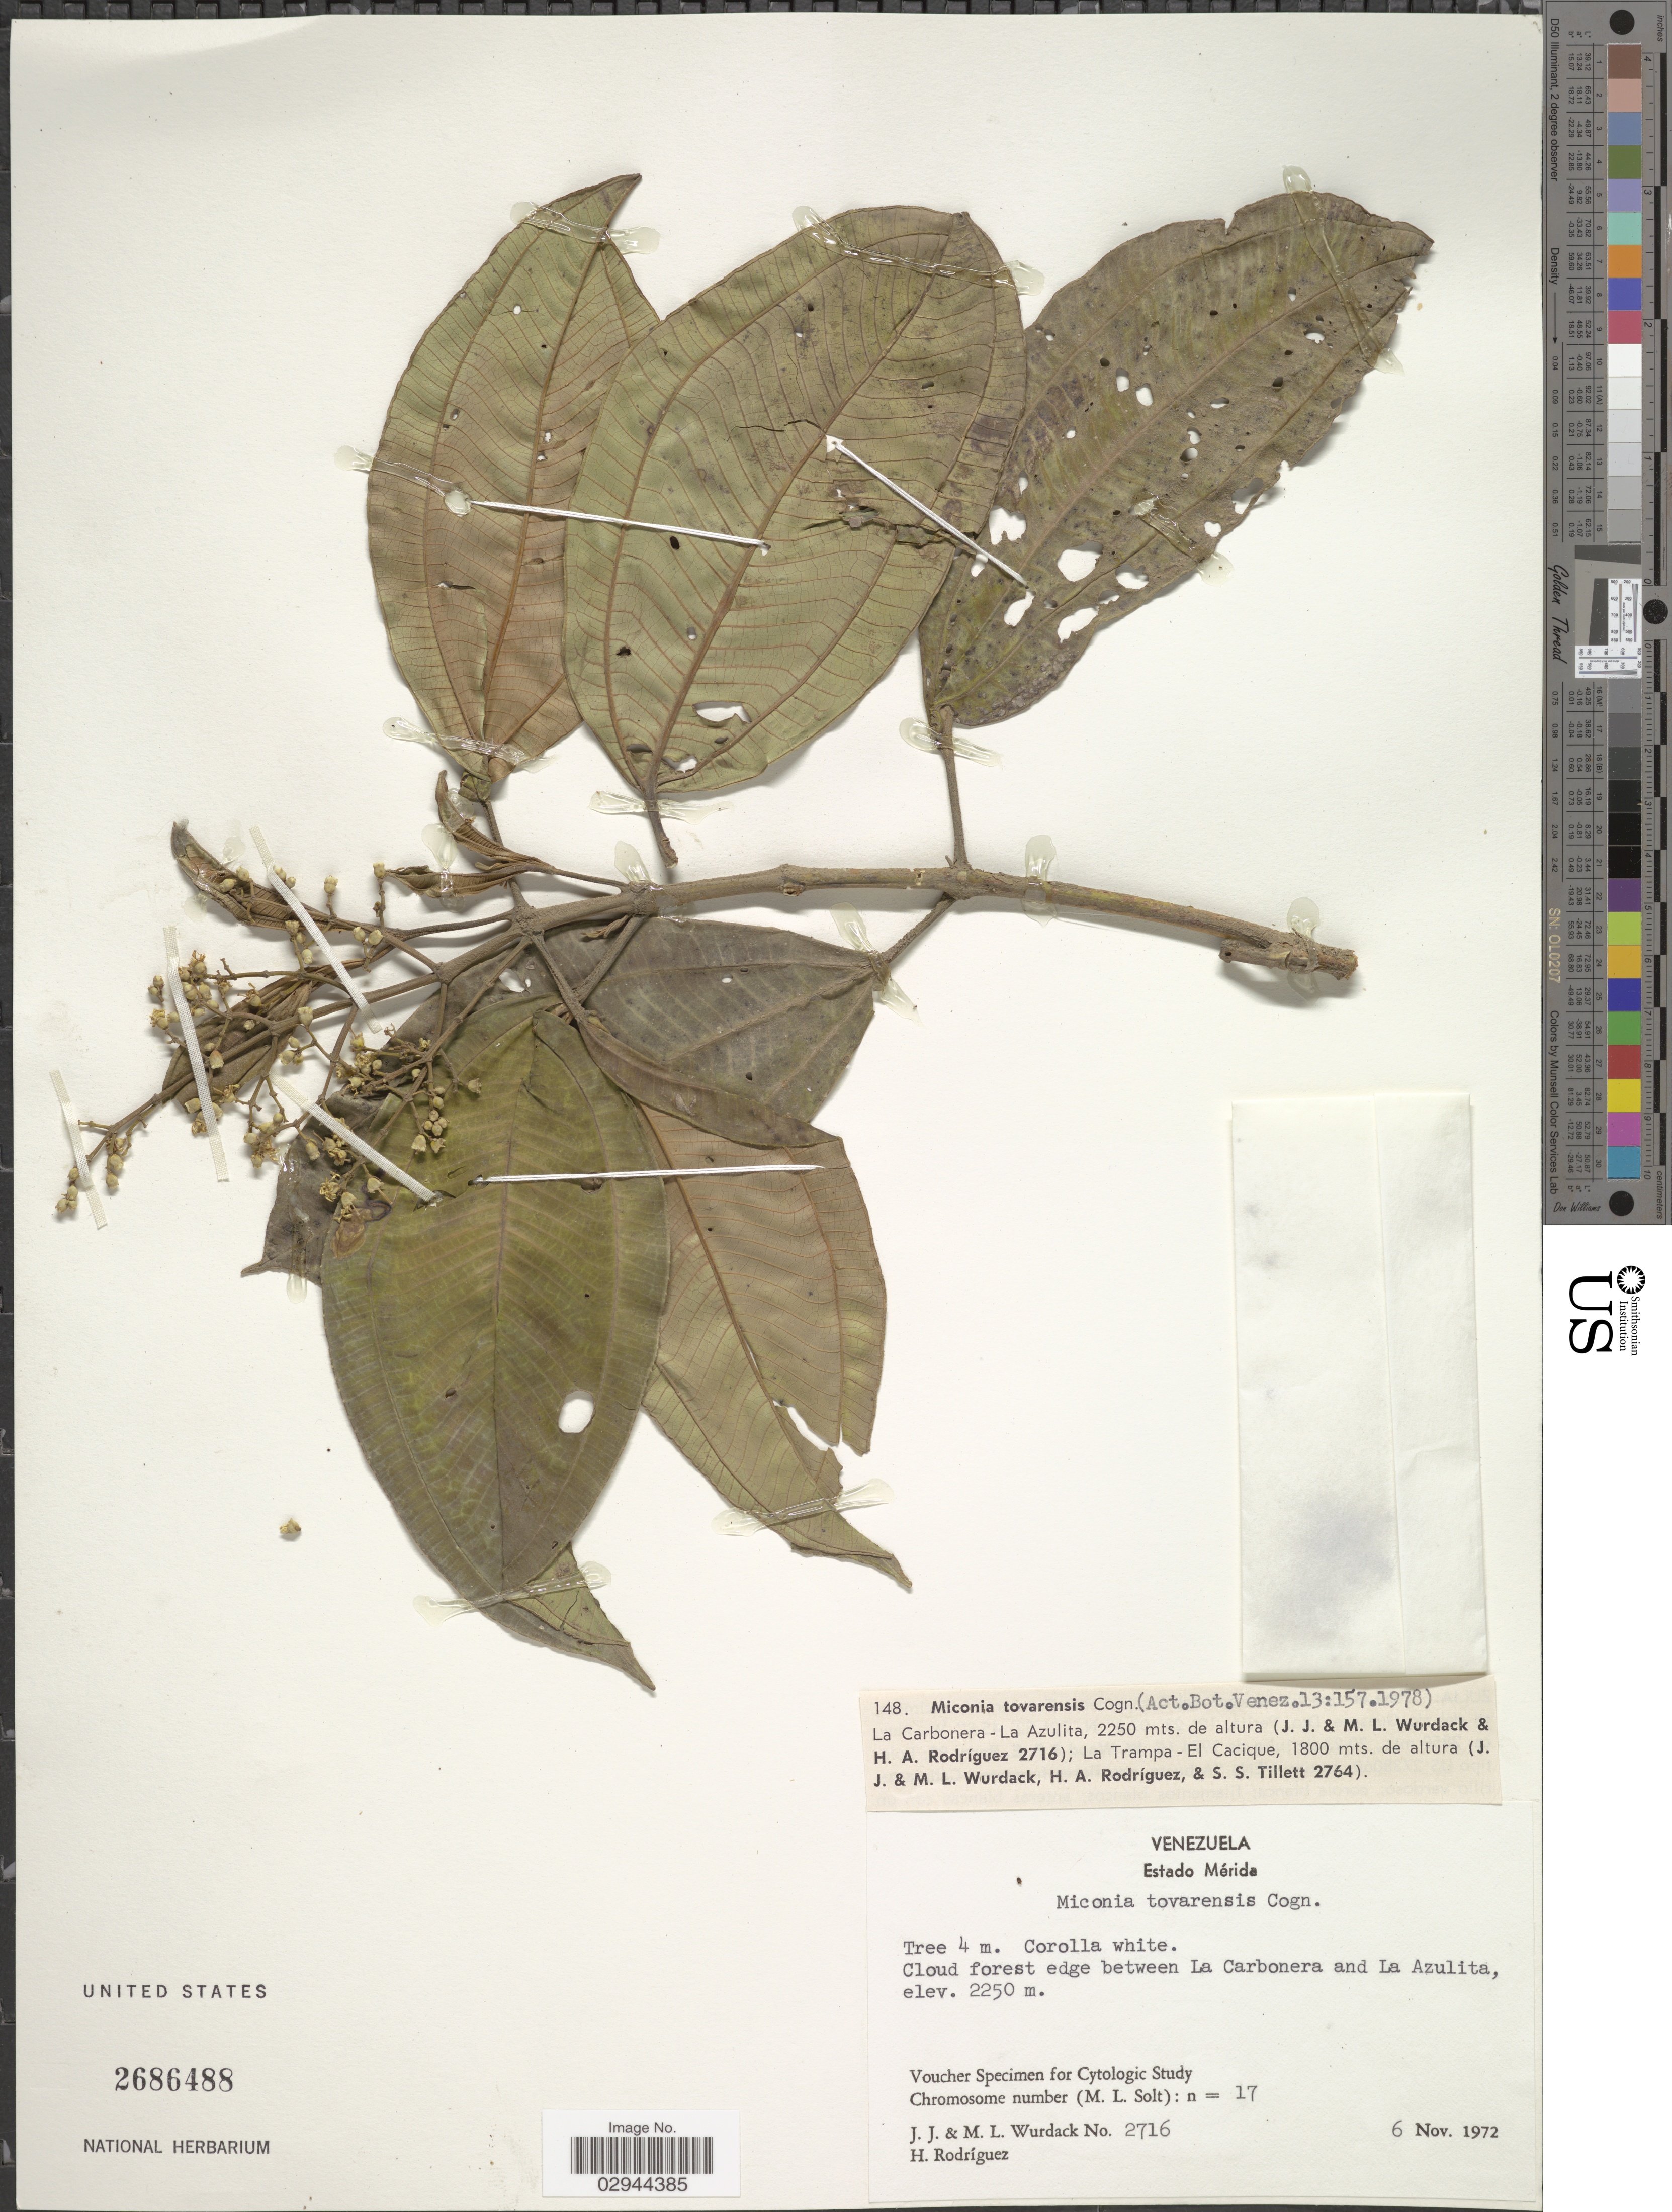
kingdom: Plantae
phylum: Tracheophyta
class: Magnoliopsida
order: Myrtales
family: Melastomataceae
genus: Miconia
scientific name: Miconia tovarensis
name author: Cogn.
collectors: J. J. Wurdack, M. L. Wurdack & H. Rodríguez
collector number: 2716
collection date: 1972-11-06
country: Venezuela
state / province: Mérida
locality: Edge between La Carbonera and La Azulita.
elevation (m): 2250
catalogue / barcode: US 2686488